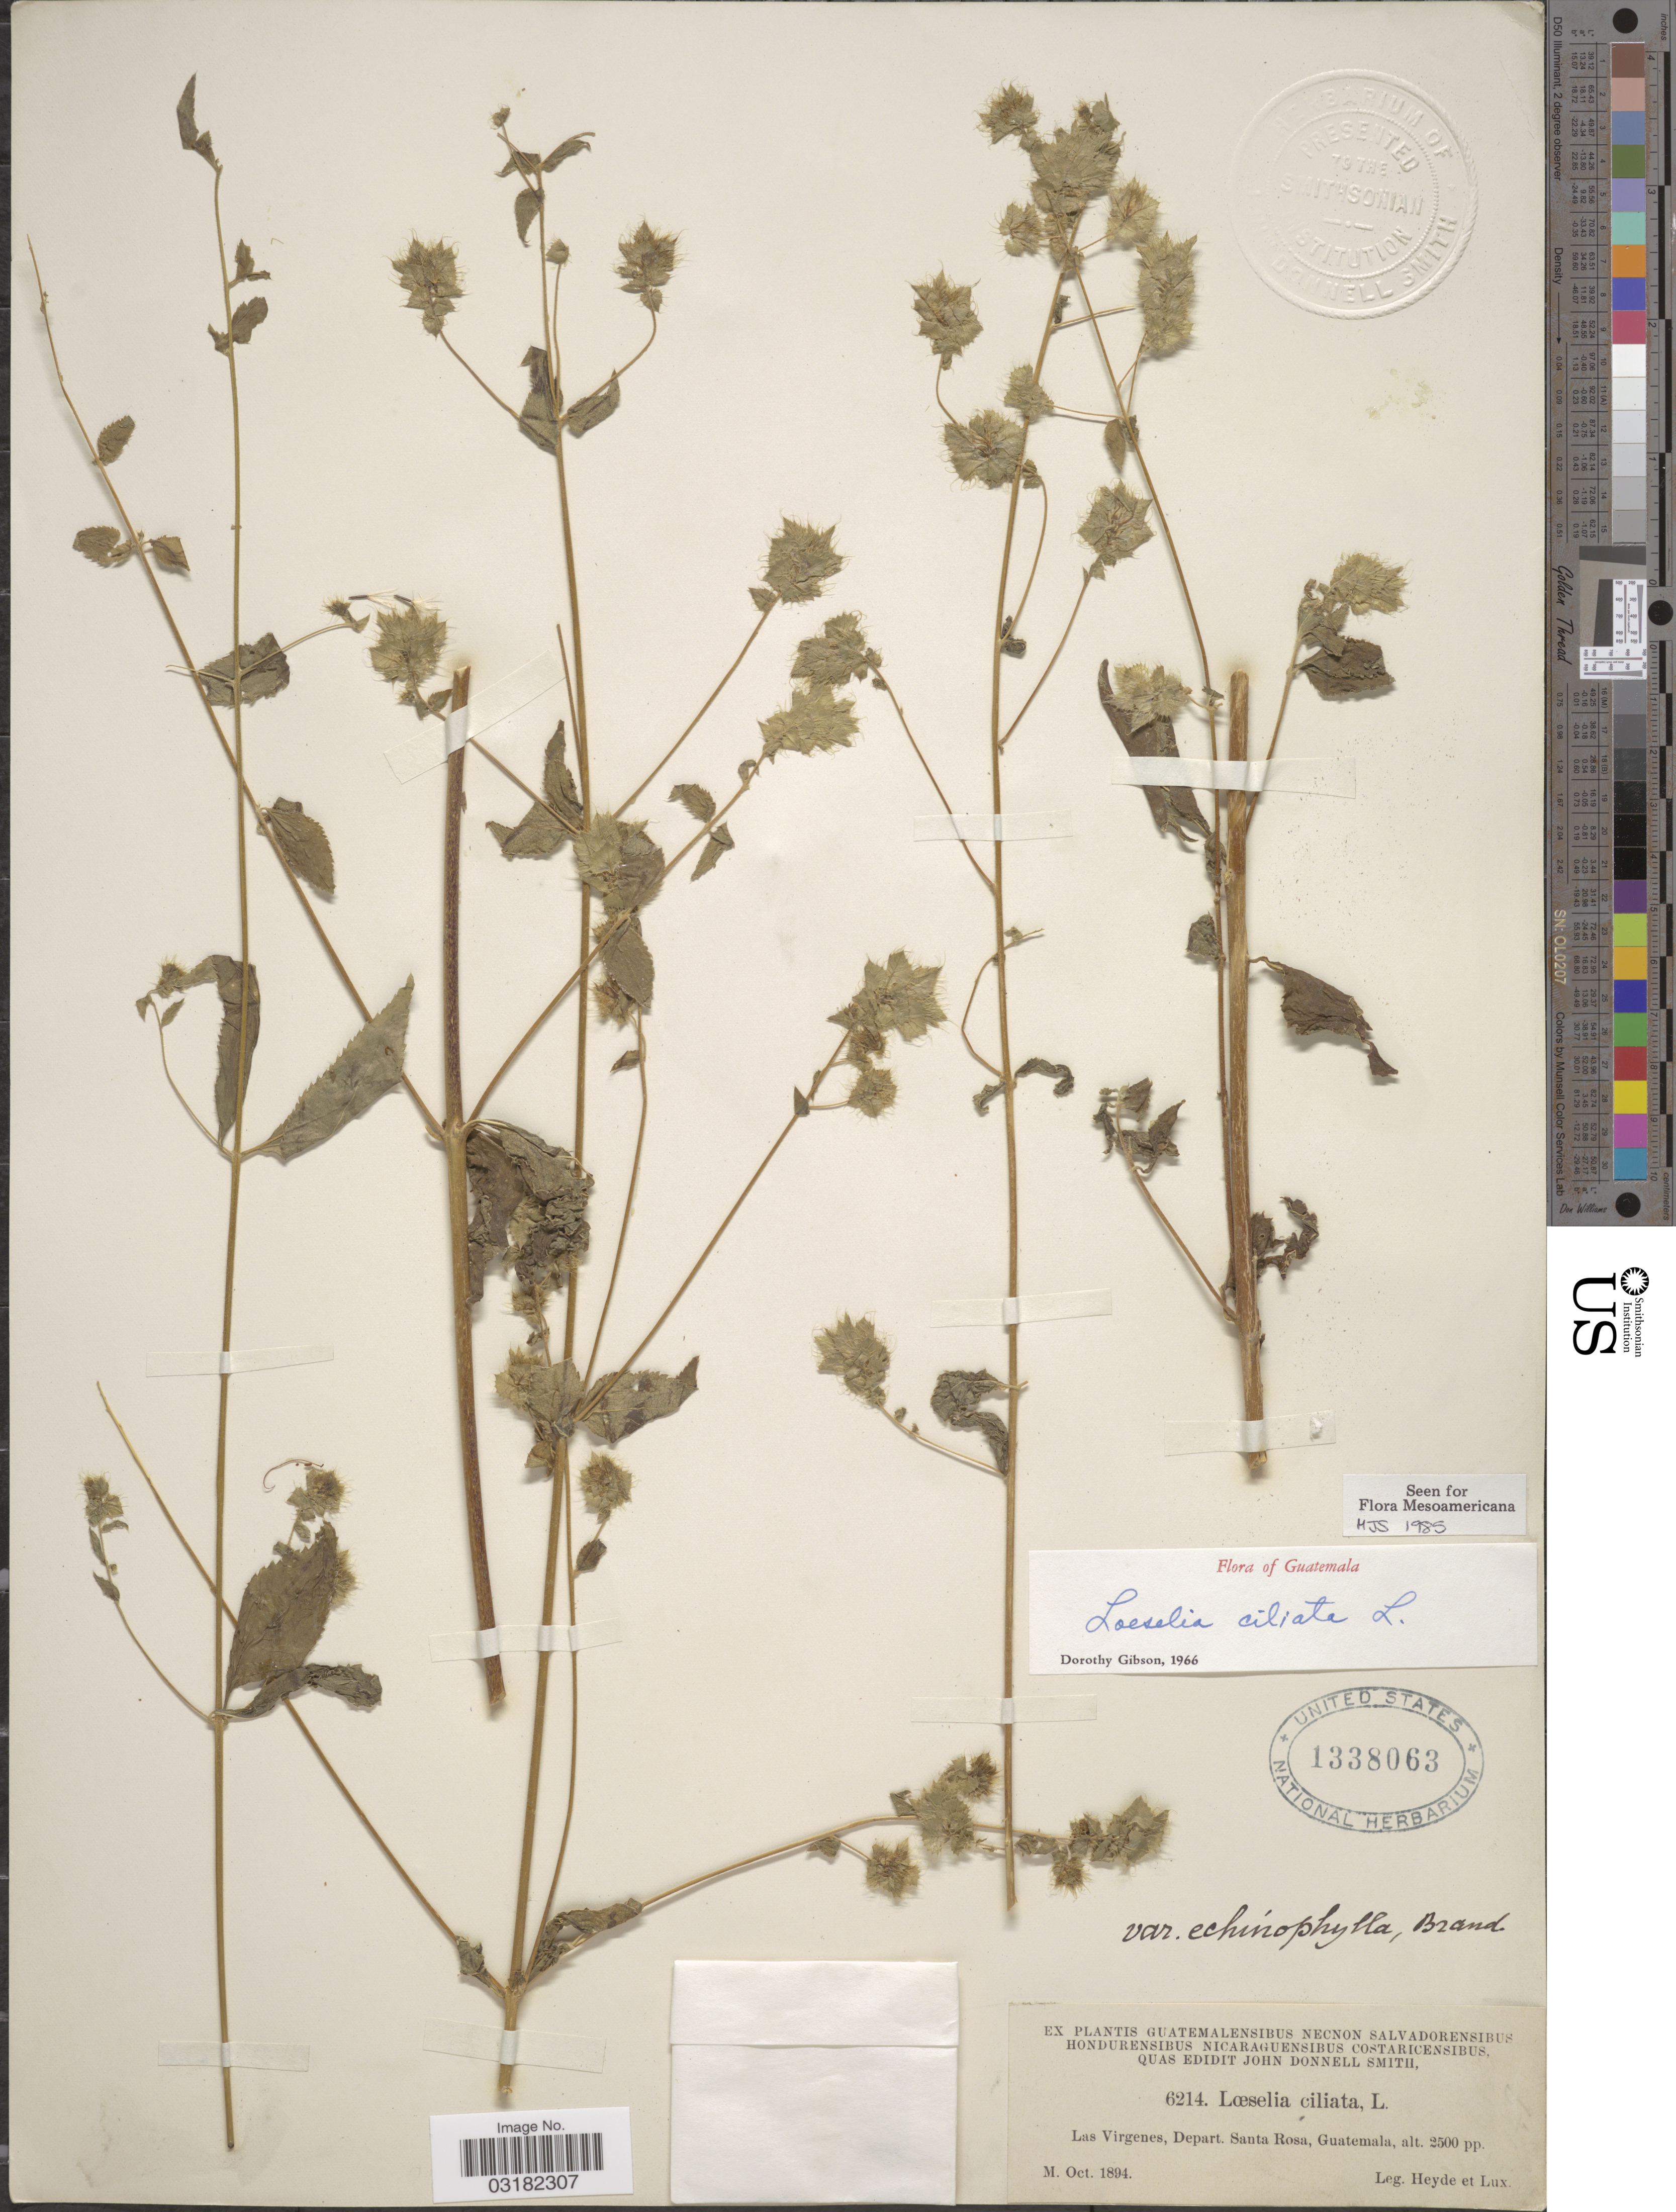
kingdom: Plantae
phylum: Tracheophyta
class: Magnoliopsida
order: Ericales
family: Polemoniaceae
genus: Loeselia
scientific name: Loeselia ciliata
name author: L.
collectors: Heyde & Lux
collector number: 6214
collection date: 1894-10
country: Guatemala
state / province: Santa Rosa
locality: Las Virgenes, Depart. Santa Rosa.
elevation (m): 762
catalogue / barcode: US 1338063